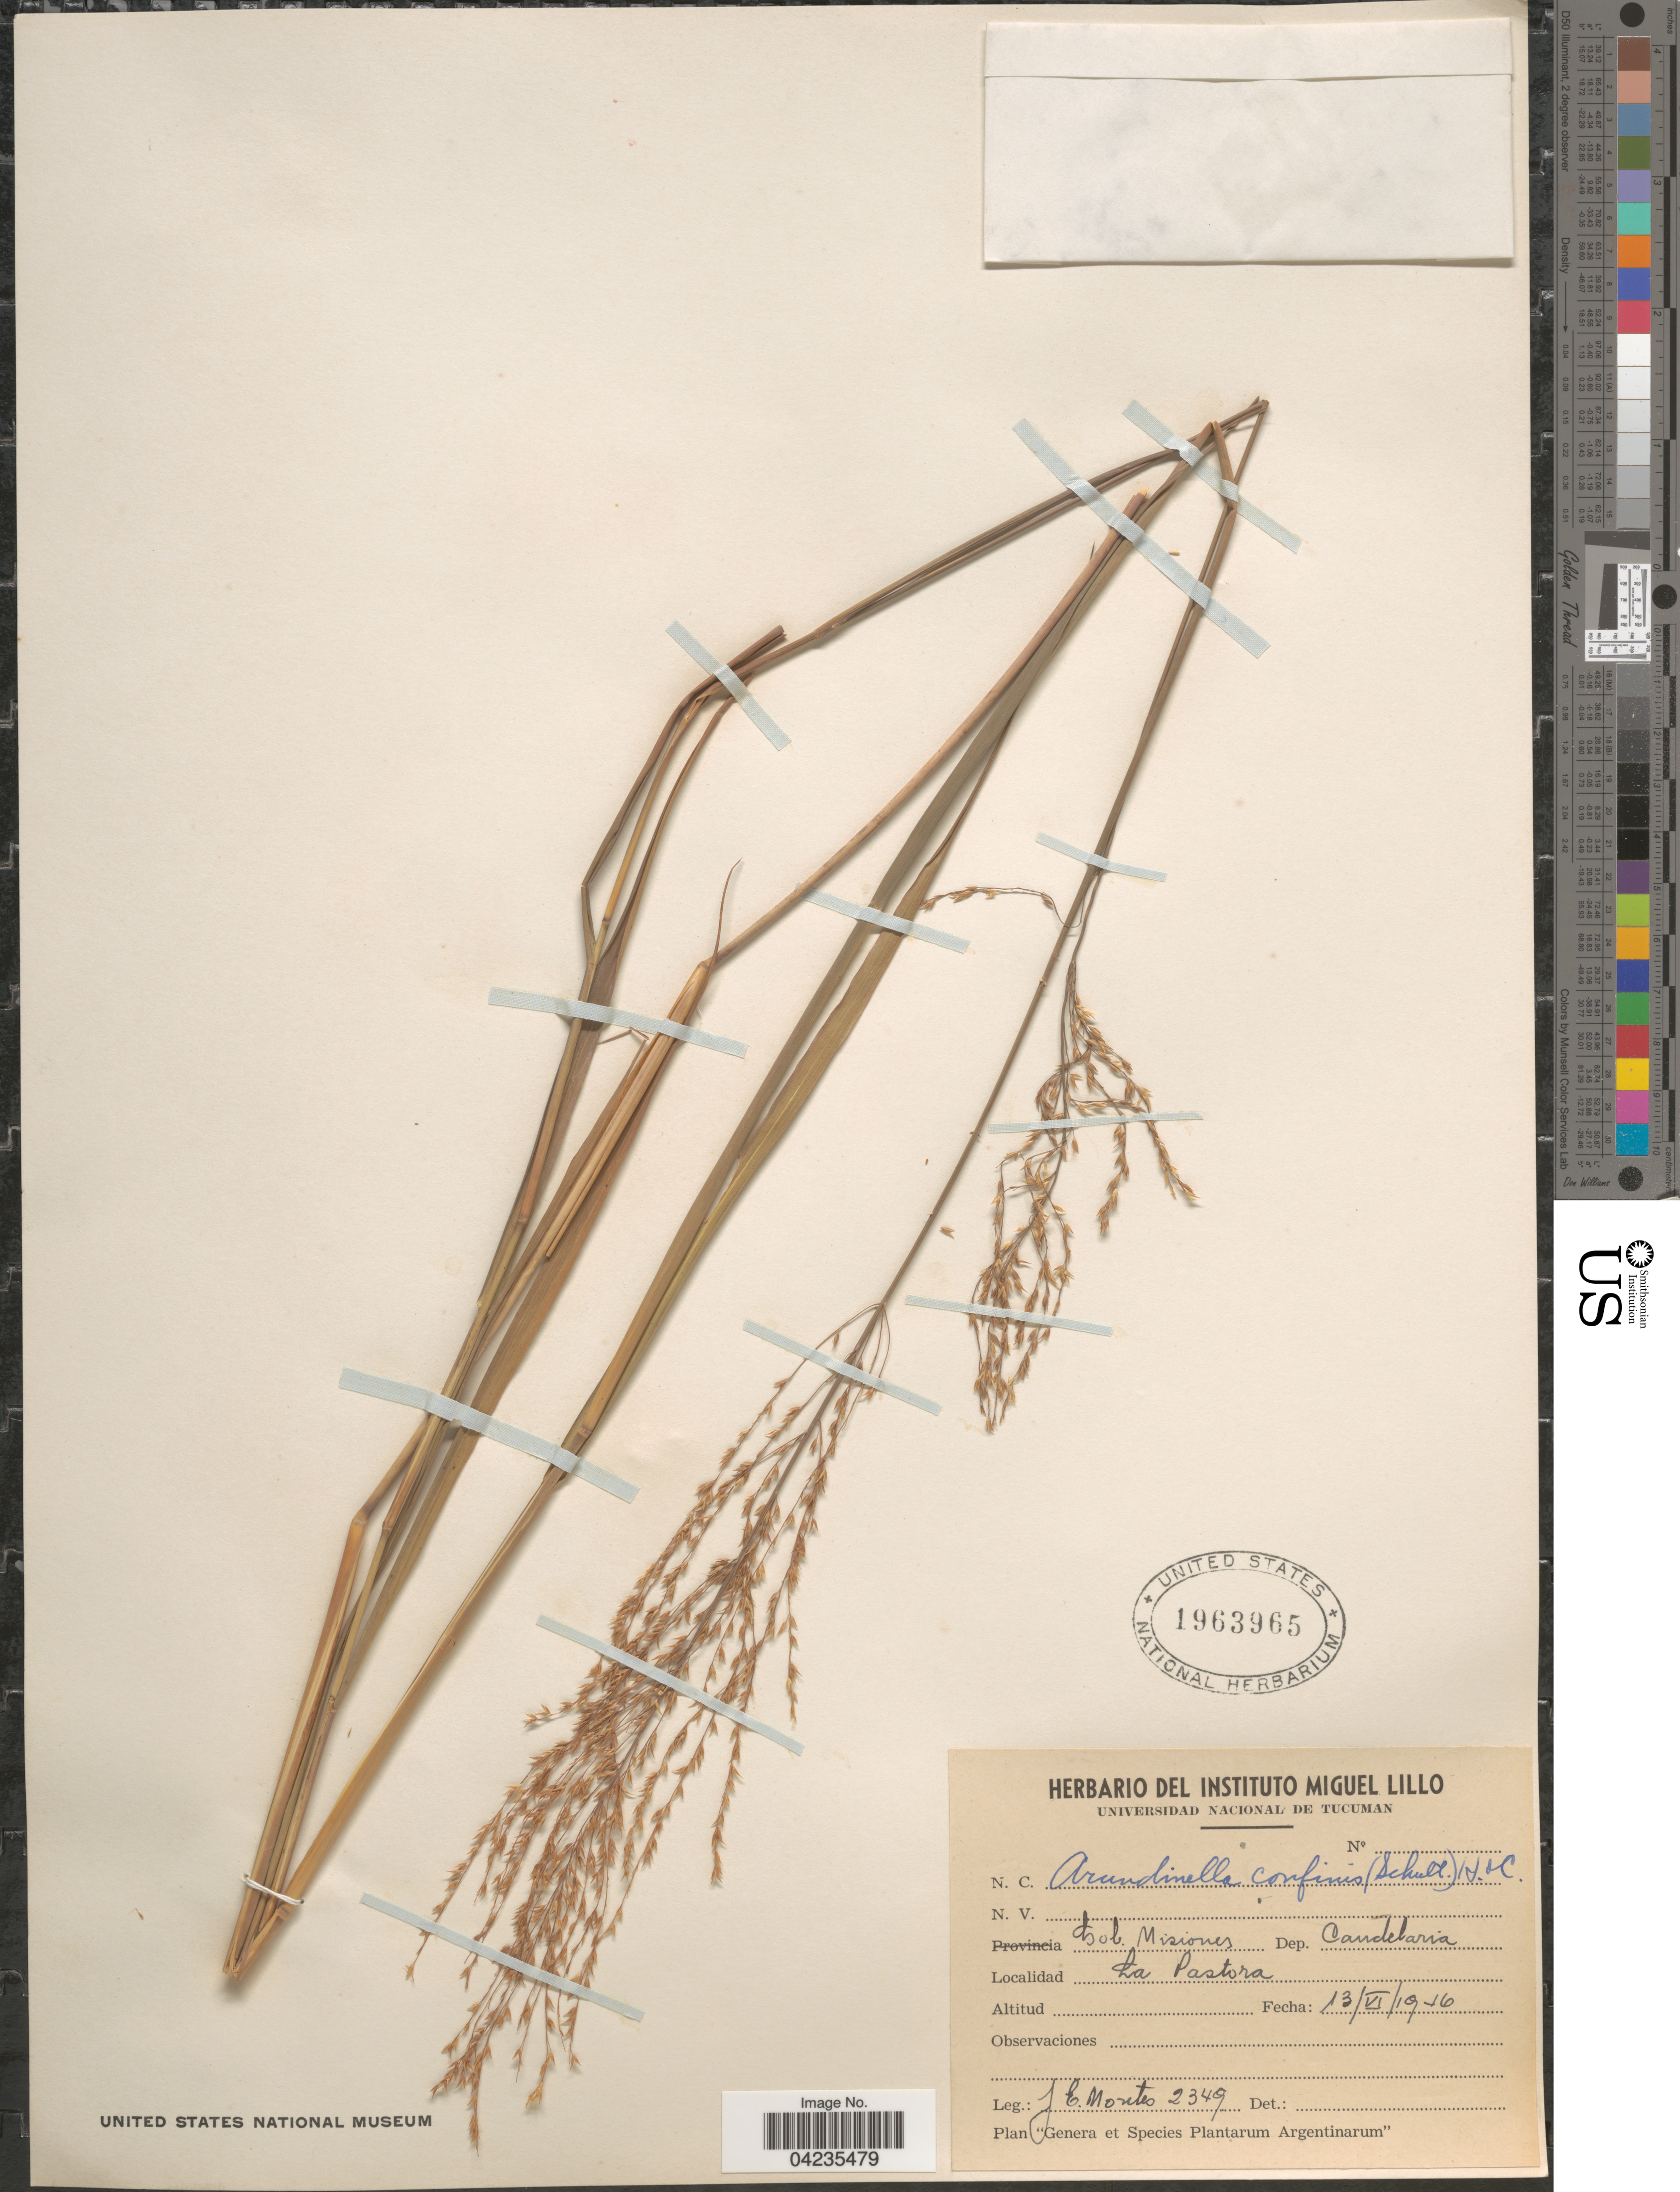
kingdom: Plantae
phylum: Tracheophyta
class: Liliopsida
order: Poales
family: Poaceae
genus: Arundinella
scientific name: Arundinella hispida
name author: (Humb. & Bonpl. ex Willd.) Kuntze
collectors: J. E. Montes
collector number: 2349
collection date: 1946-06-13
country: Argentina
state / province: Misiones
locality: Gob. Misiones. Dep. Candelaria. La Pastora.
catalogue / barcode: US 1963965